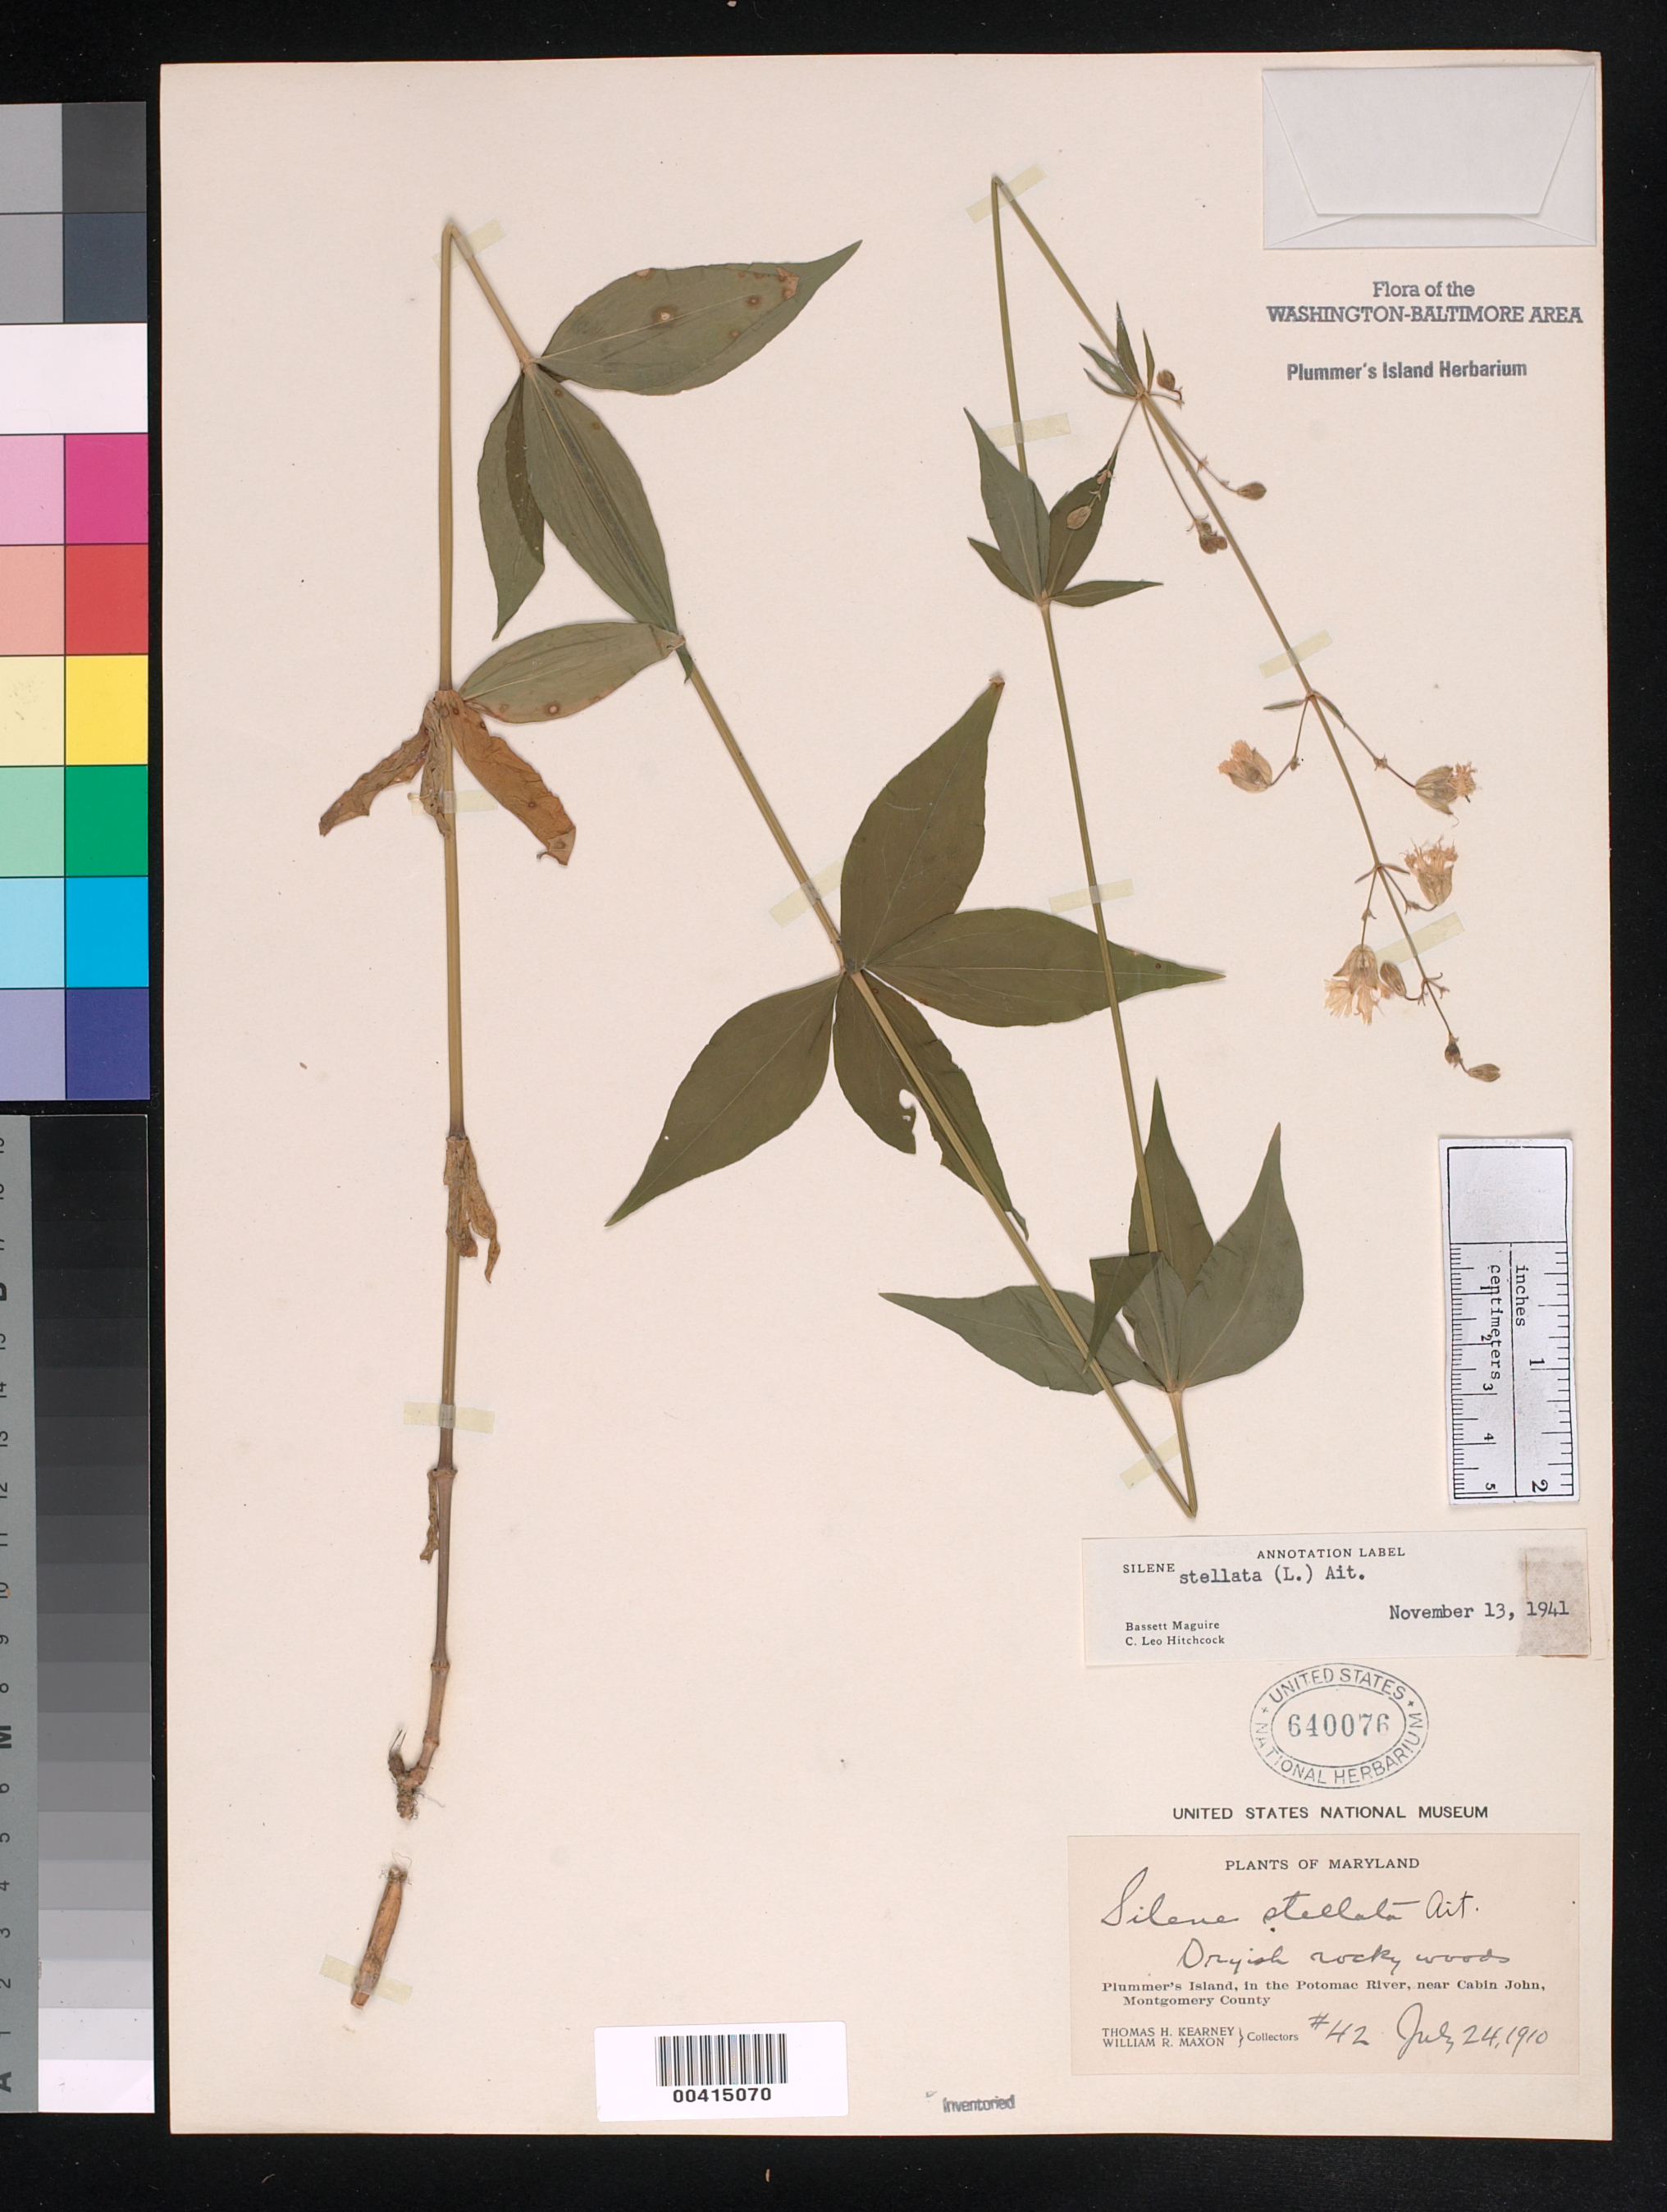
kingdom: Plantae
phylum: Tracheophyta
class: Magnoliopsida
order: Caryophyllales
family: Caryophyllaceae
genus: Silene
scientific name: Silene stellata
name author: (L.) Coyte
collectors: T. H. Kearney & W. R. Maxon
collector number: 42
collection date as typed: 24 Jul 1910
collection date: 1910-07-24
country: United States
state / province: Maryland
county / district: Montgomery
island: Plummers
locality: Plummer's Island C. & O. Canal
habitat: Dryish rocky woods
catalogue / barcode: US 640076